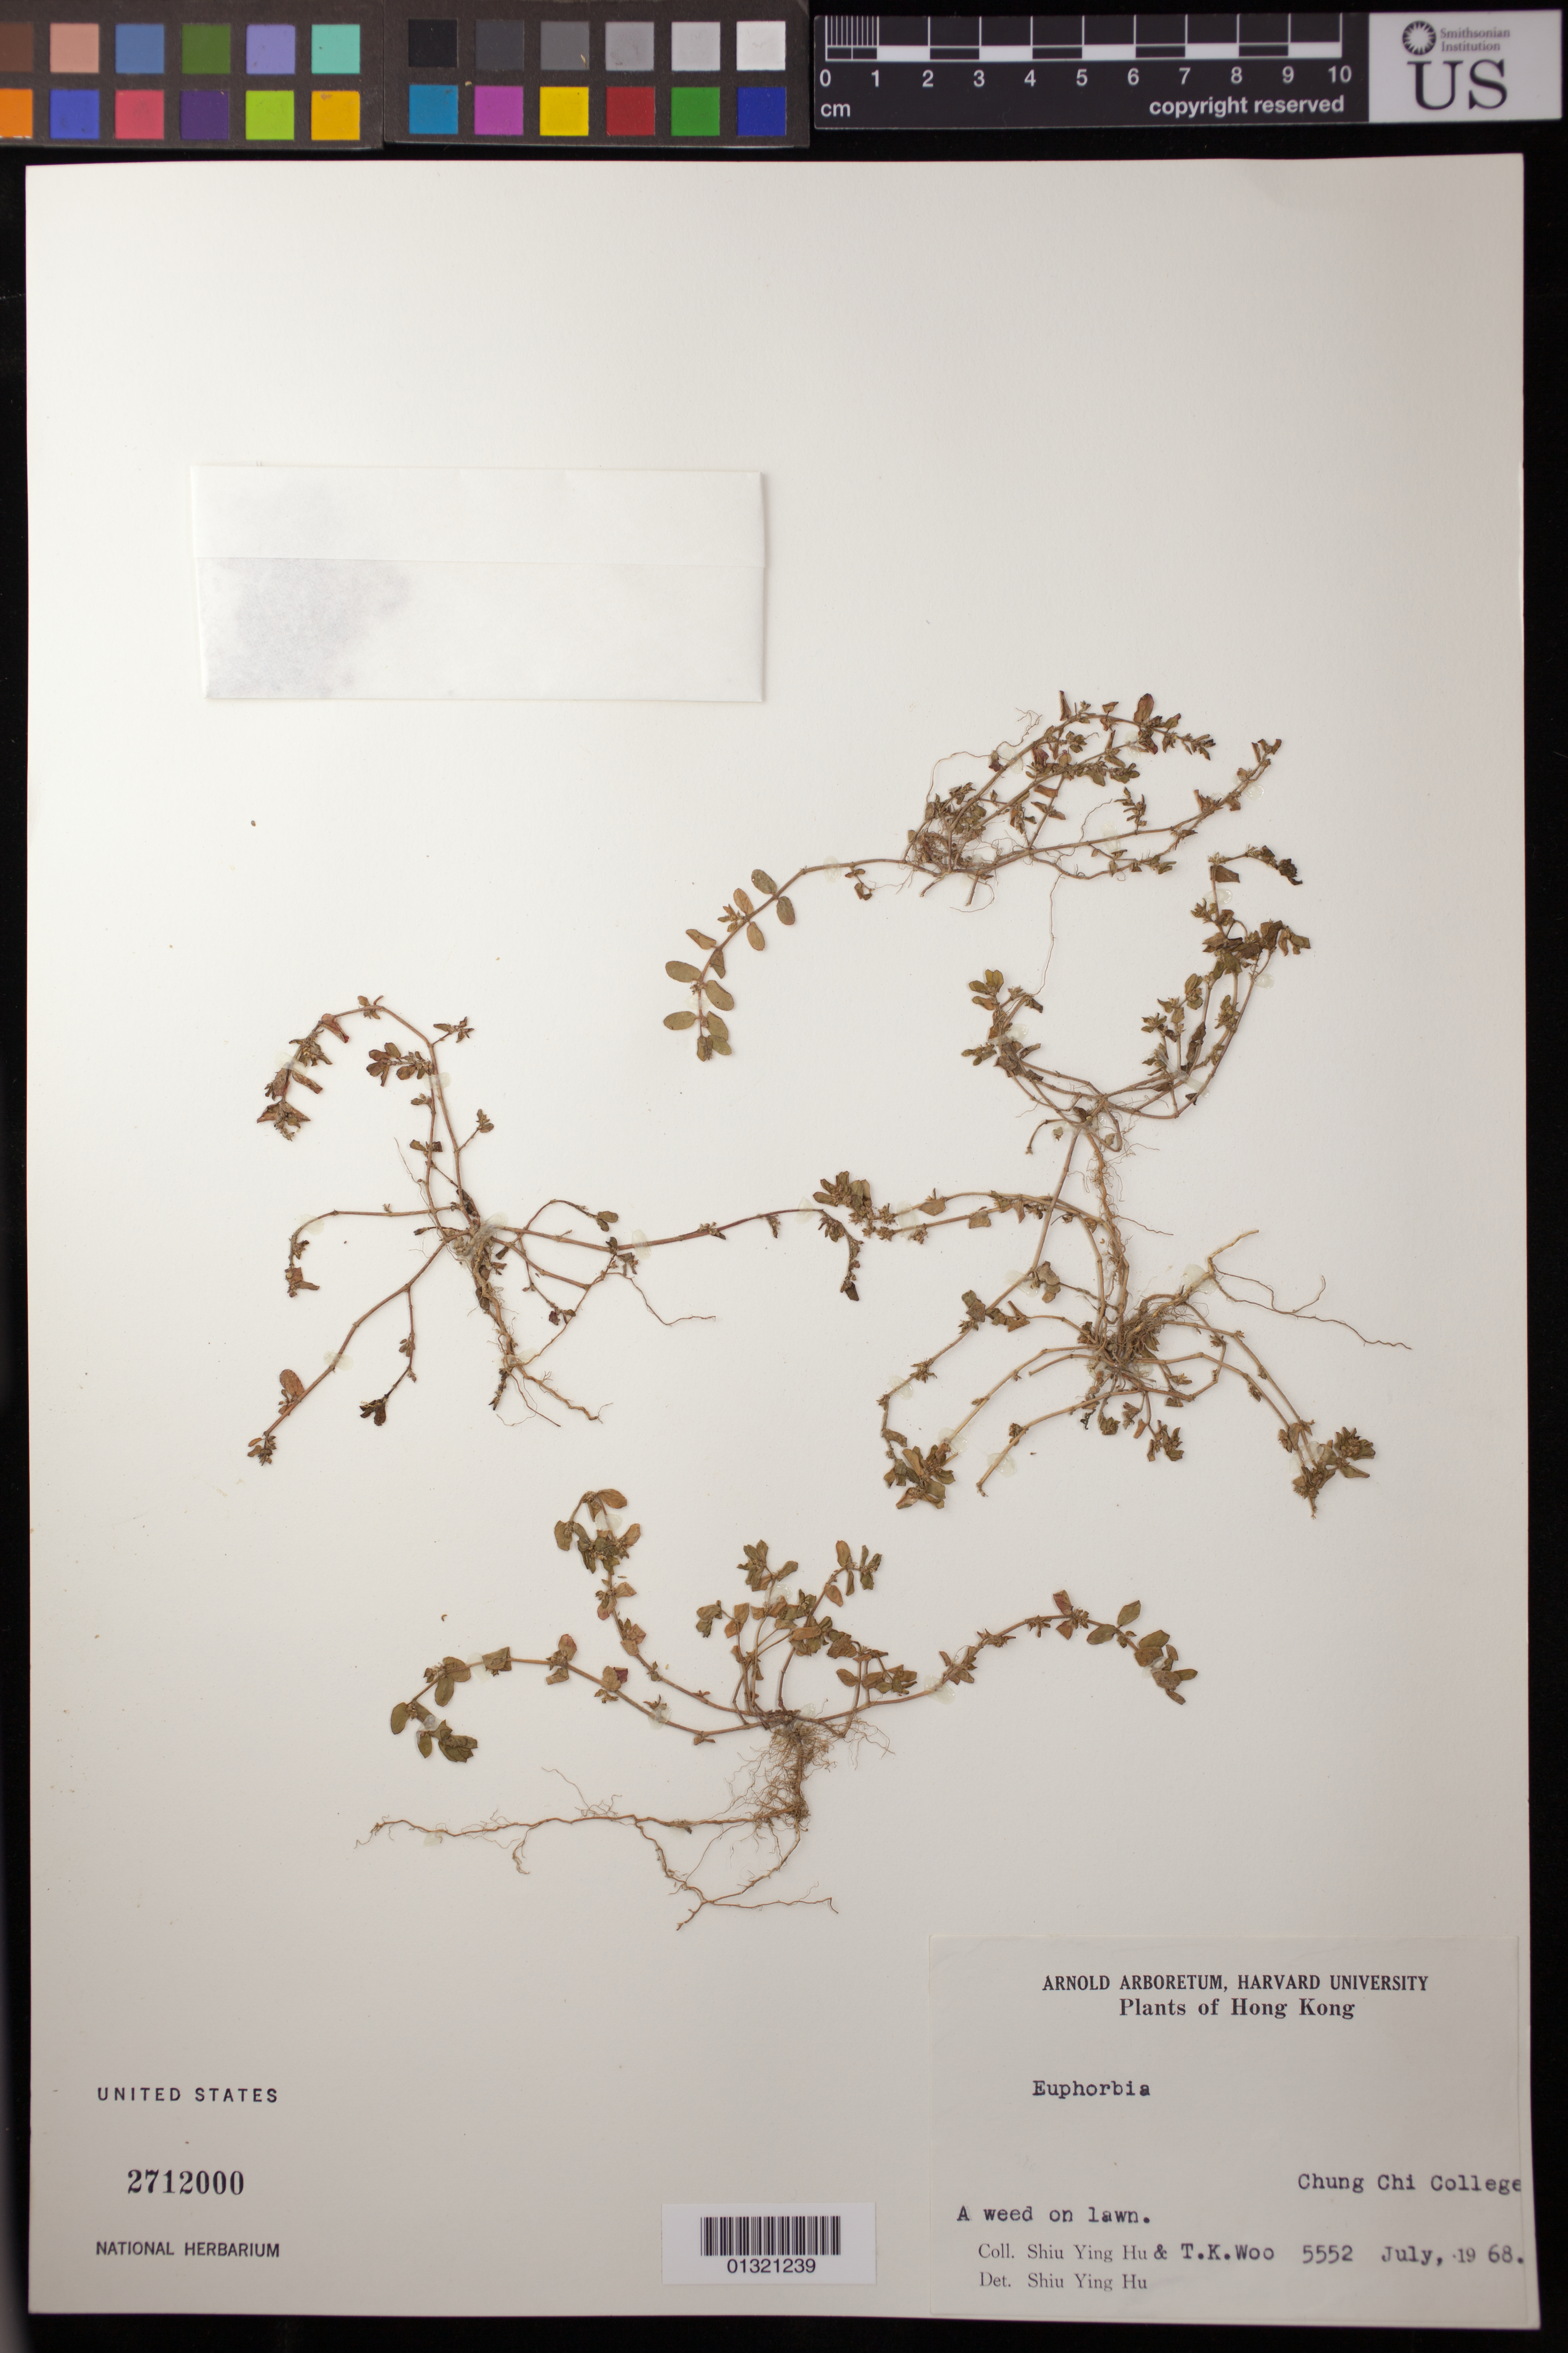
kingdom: Plantae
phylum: Tracheophyta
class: Magnoliopsida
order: Malpighiales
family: Euphorbiaceae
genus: Euphorbia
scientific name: Euphorbia sp.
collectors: Y. Shiu & T. Woo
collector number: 5552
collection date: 1968-07-19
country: China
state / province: Hong Kong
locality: Chung Chi College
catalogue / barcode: US 2712000